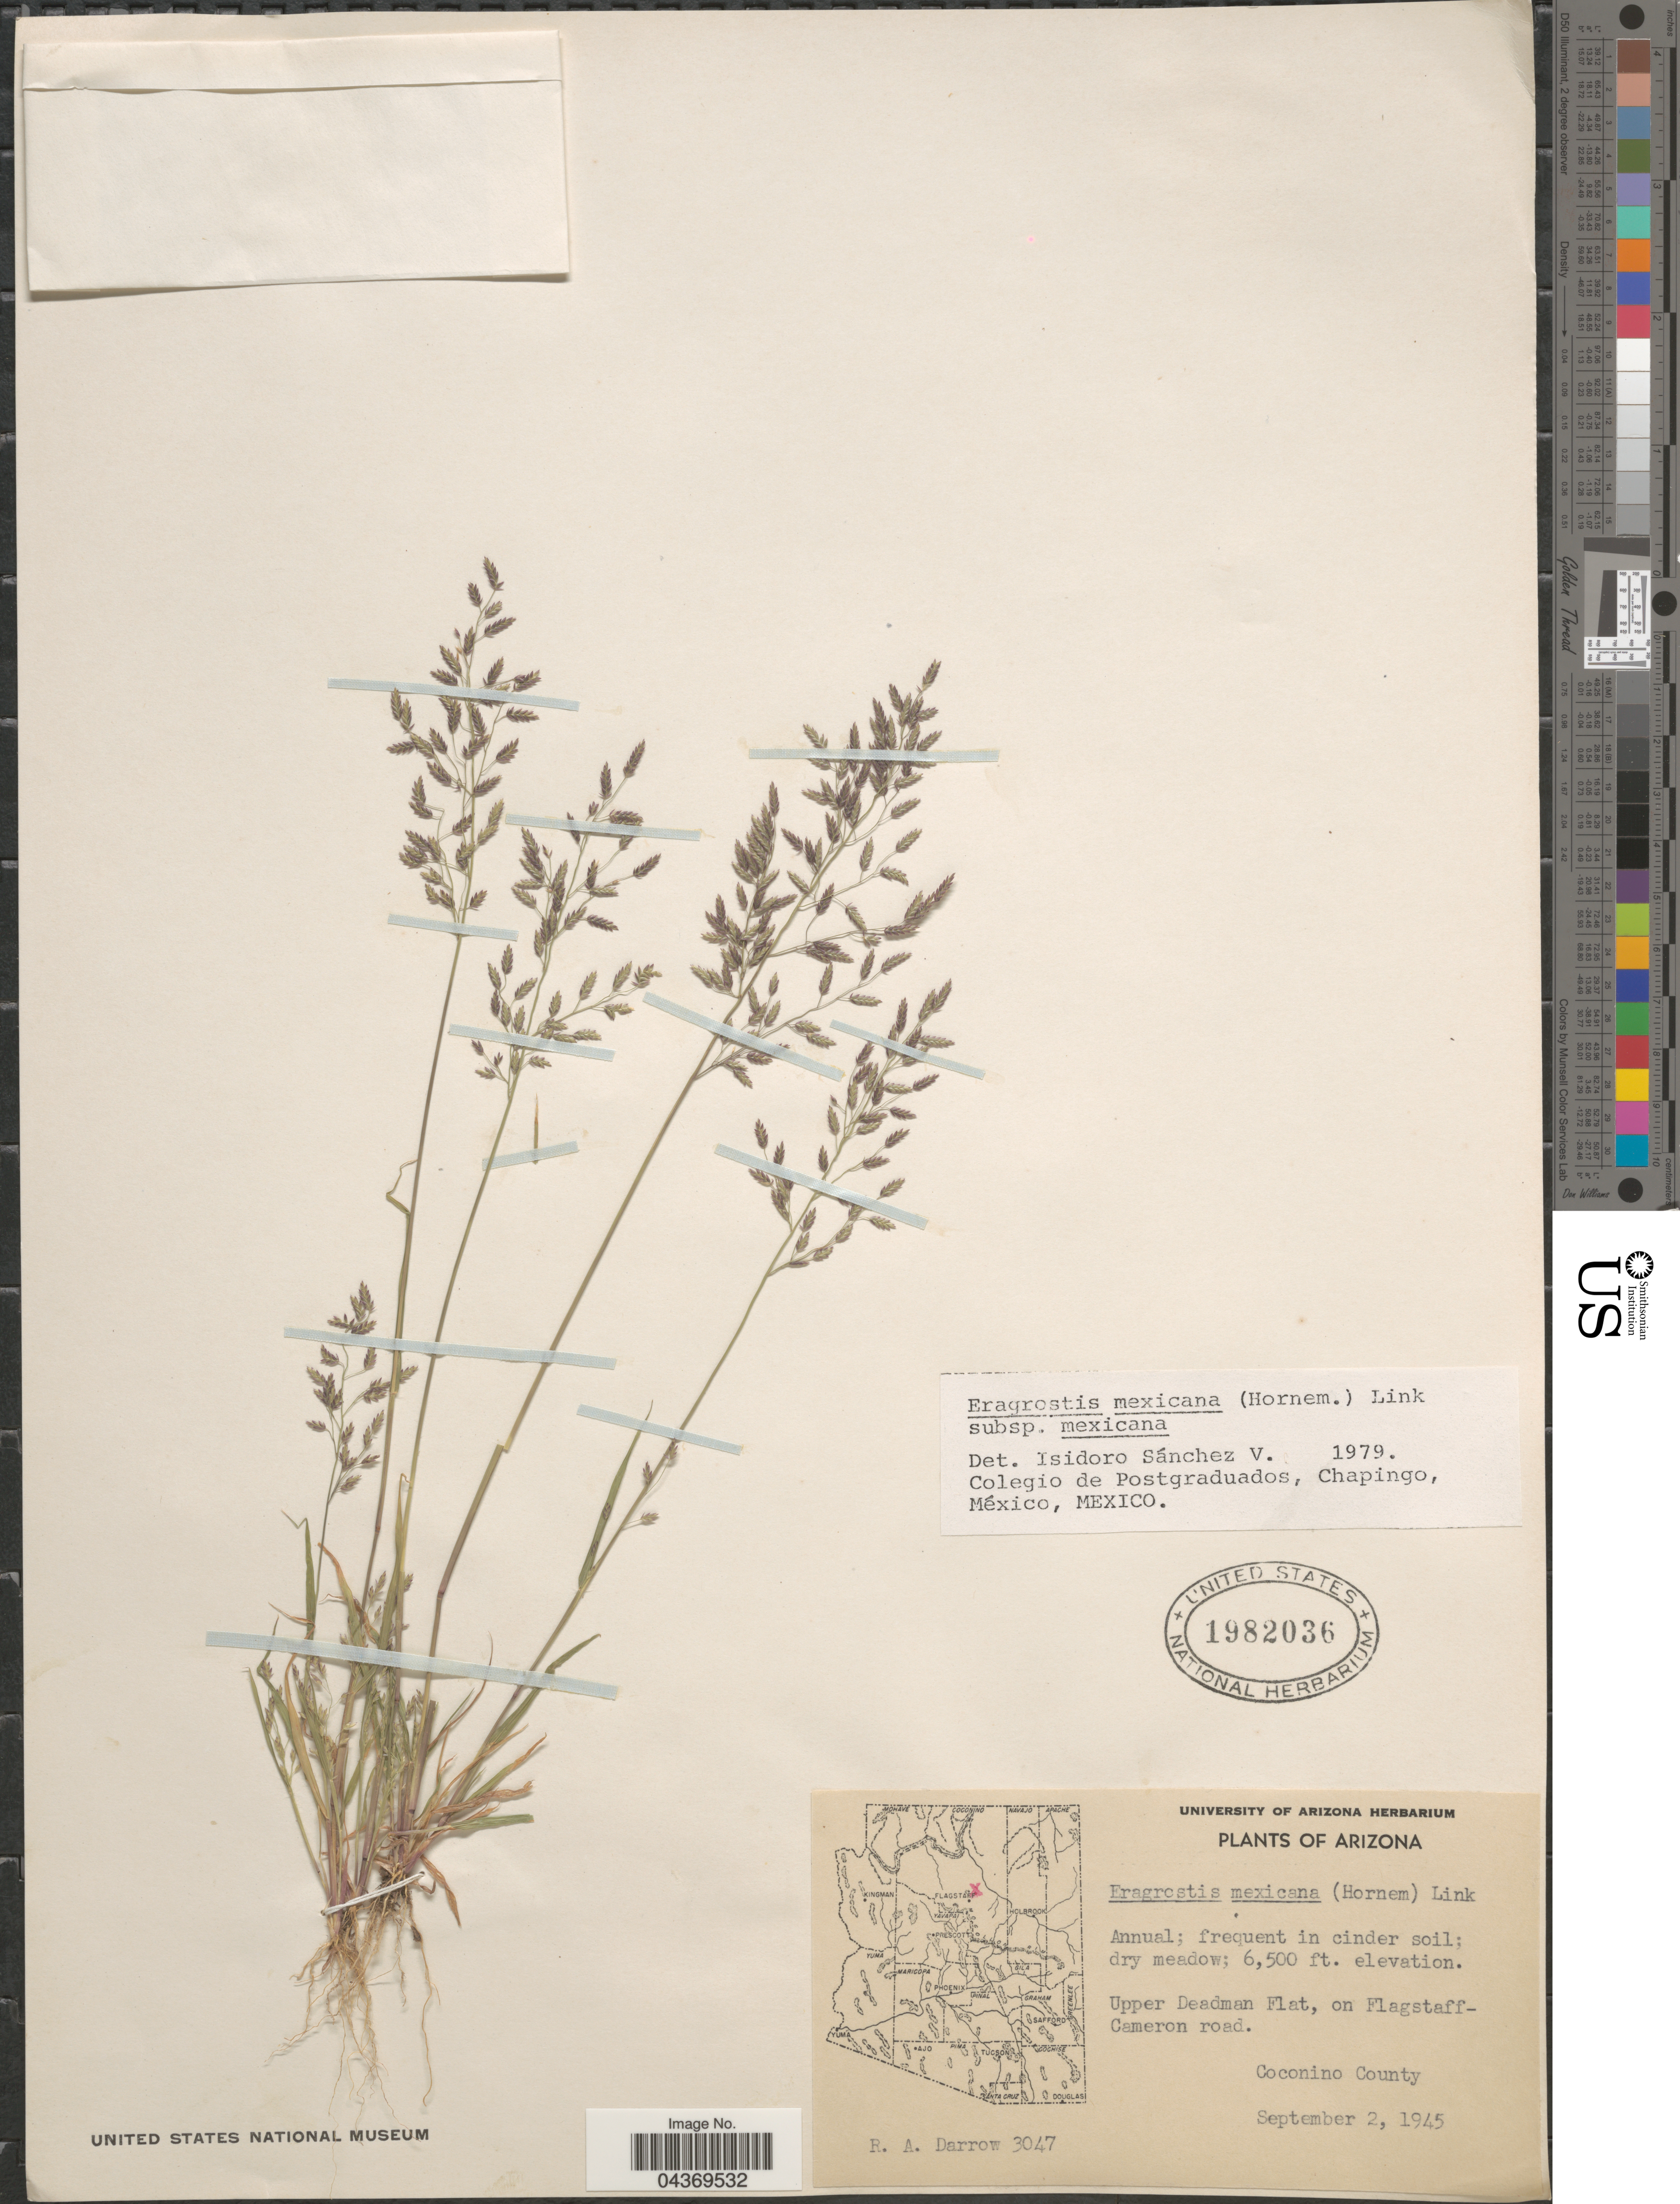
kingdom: Plantae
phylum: Tracheophyta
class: Liliopsida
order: Poales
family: Poaceae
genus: Eragrostis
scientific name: Eragrostis mexicana subsp. mexicana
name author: (Hornem.) Link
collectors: R. A. Darrow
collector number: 3047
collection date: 1945-09-02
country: United States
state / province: Arizona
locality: Upper Deadman Flat, on Flagstaff-Cameron road. Coconino County.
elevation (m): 1981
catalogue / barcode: US 1982036